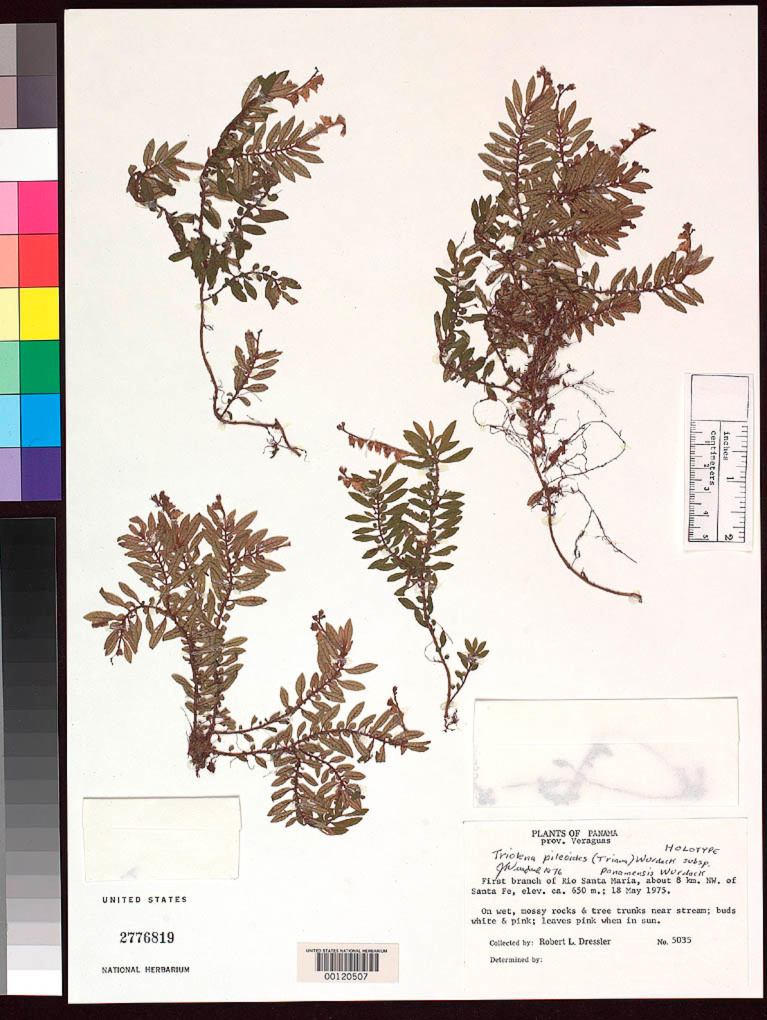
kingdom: Plantae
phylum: Tracheophyta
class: Magnoliopsida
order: Myrtales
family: Melastomataceae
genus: Triolena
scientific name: Triolena pileoides subsp. panamensis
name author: Wurdack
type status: Holotype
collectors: R. Dressler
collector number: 5035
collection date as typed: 18 May 1975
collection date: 1975-05-18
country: Panama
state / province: Veraguas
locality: First branch of Rio Santa Maria, about 8 km. NW of Santa Fe.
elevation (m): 650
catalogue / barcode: US 2776819